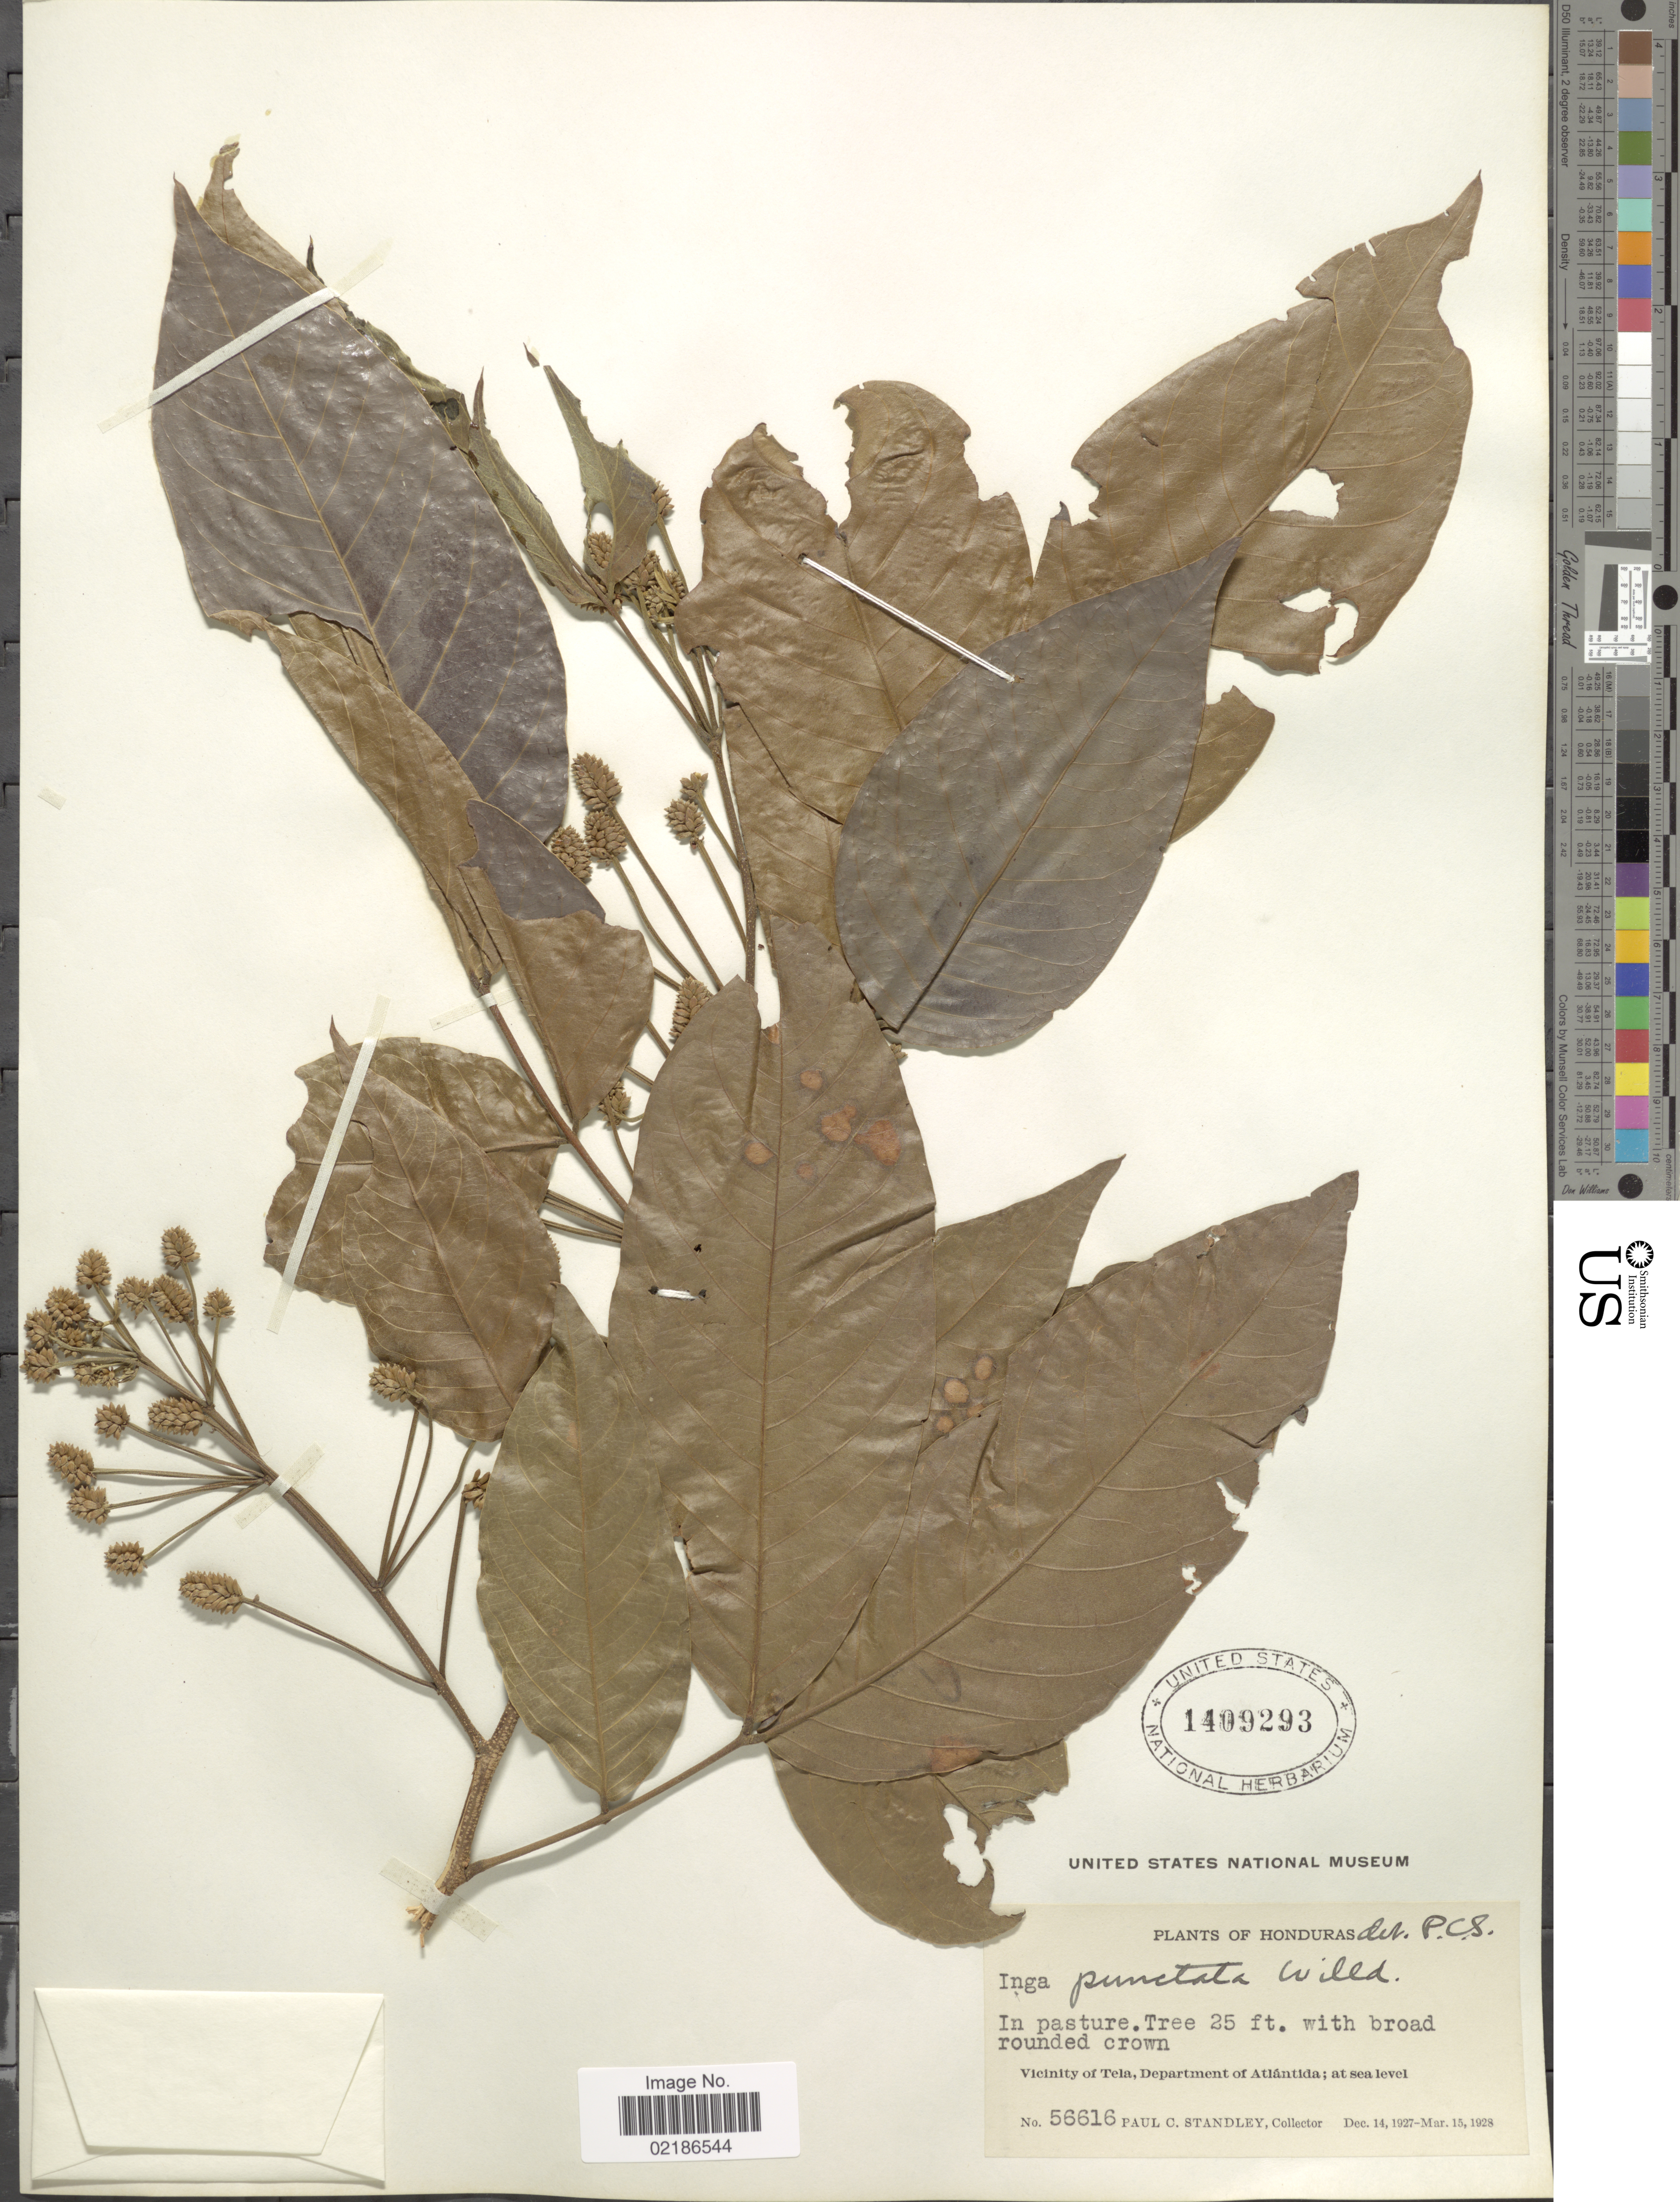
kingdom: Plantae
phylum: Tracheophyta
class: Magnoliopsida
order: Fabales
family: Fabaceae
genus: Inga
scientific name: Inga punctata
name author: Willd.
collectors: P. C. Standley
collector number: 56616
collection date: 1927-12-14/1928-03-15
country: Honduras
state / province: Atlántida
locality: Vicinity of Tela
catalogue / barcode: US 1409293